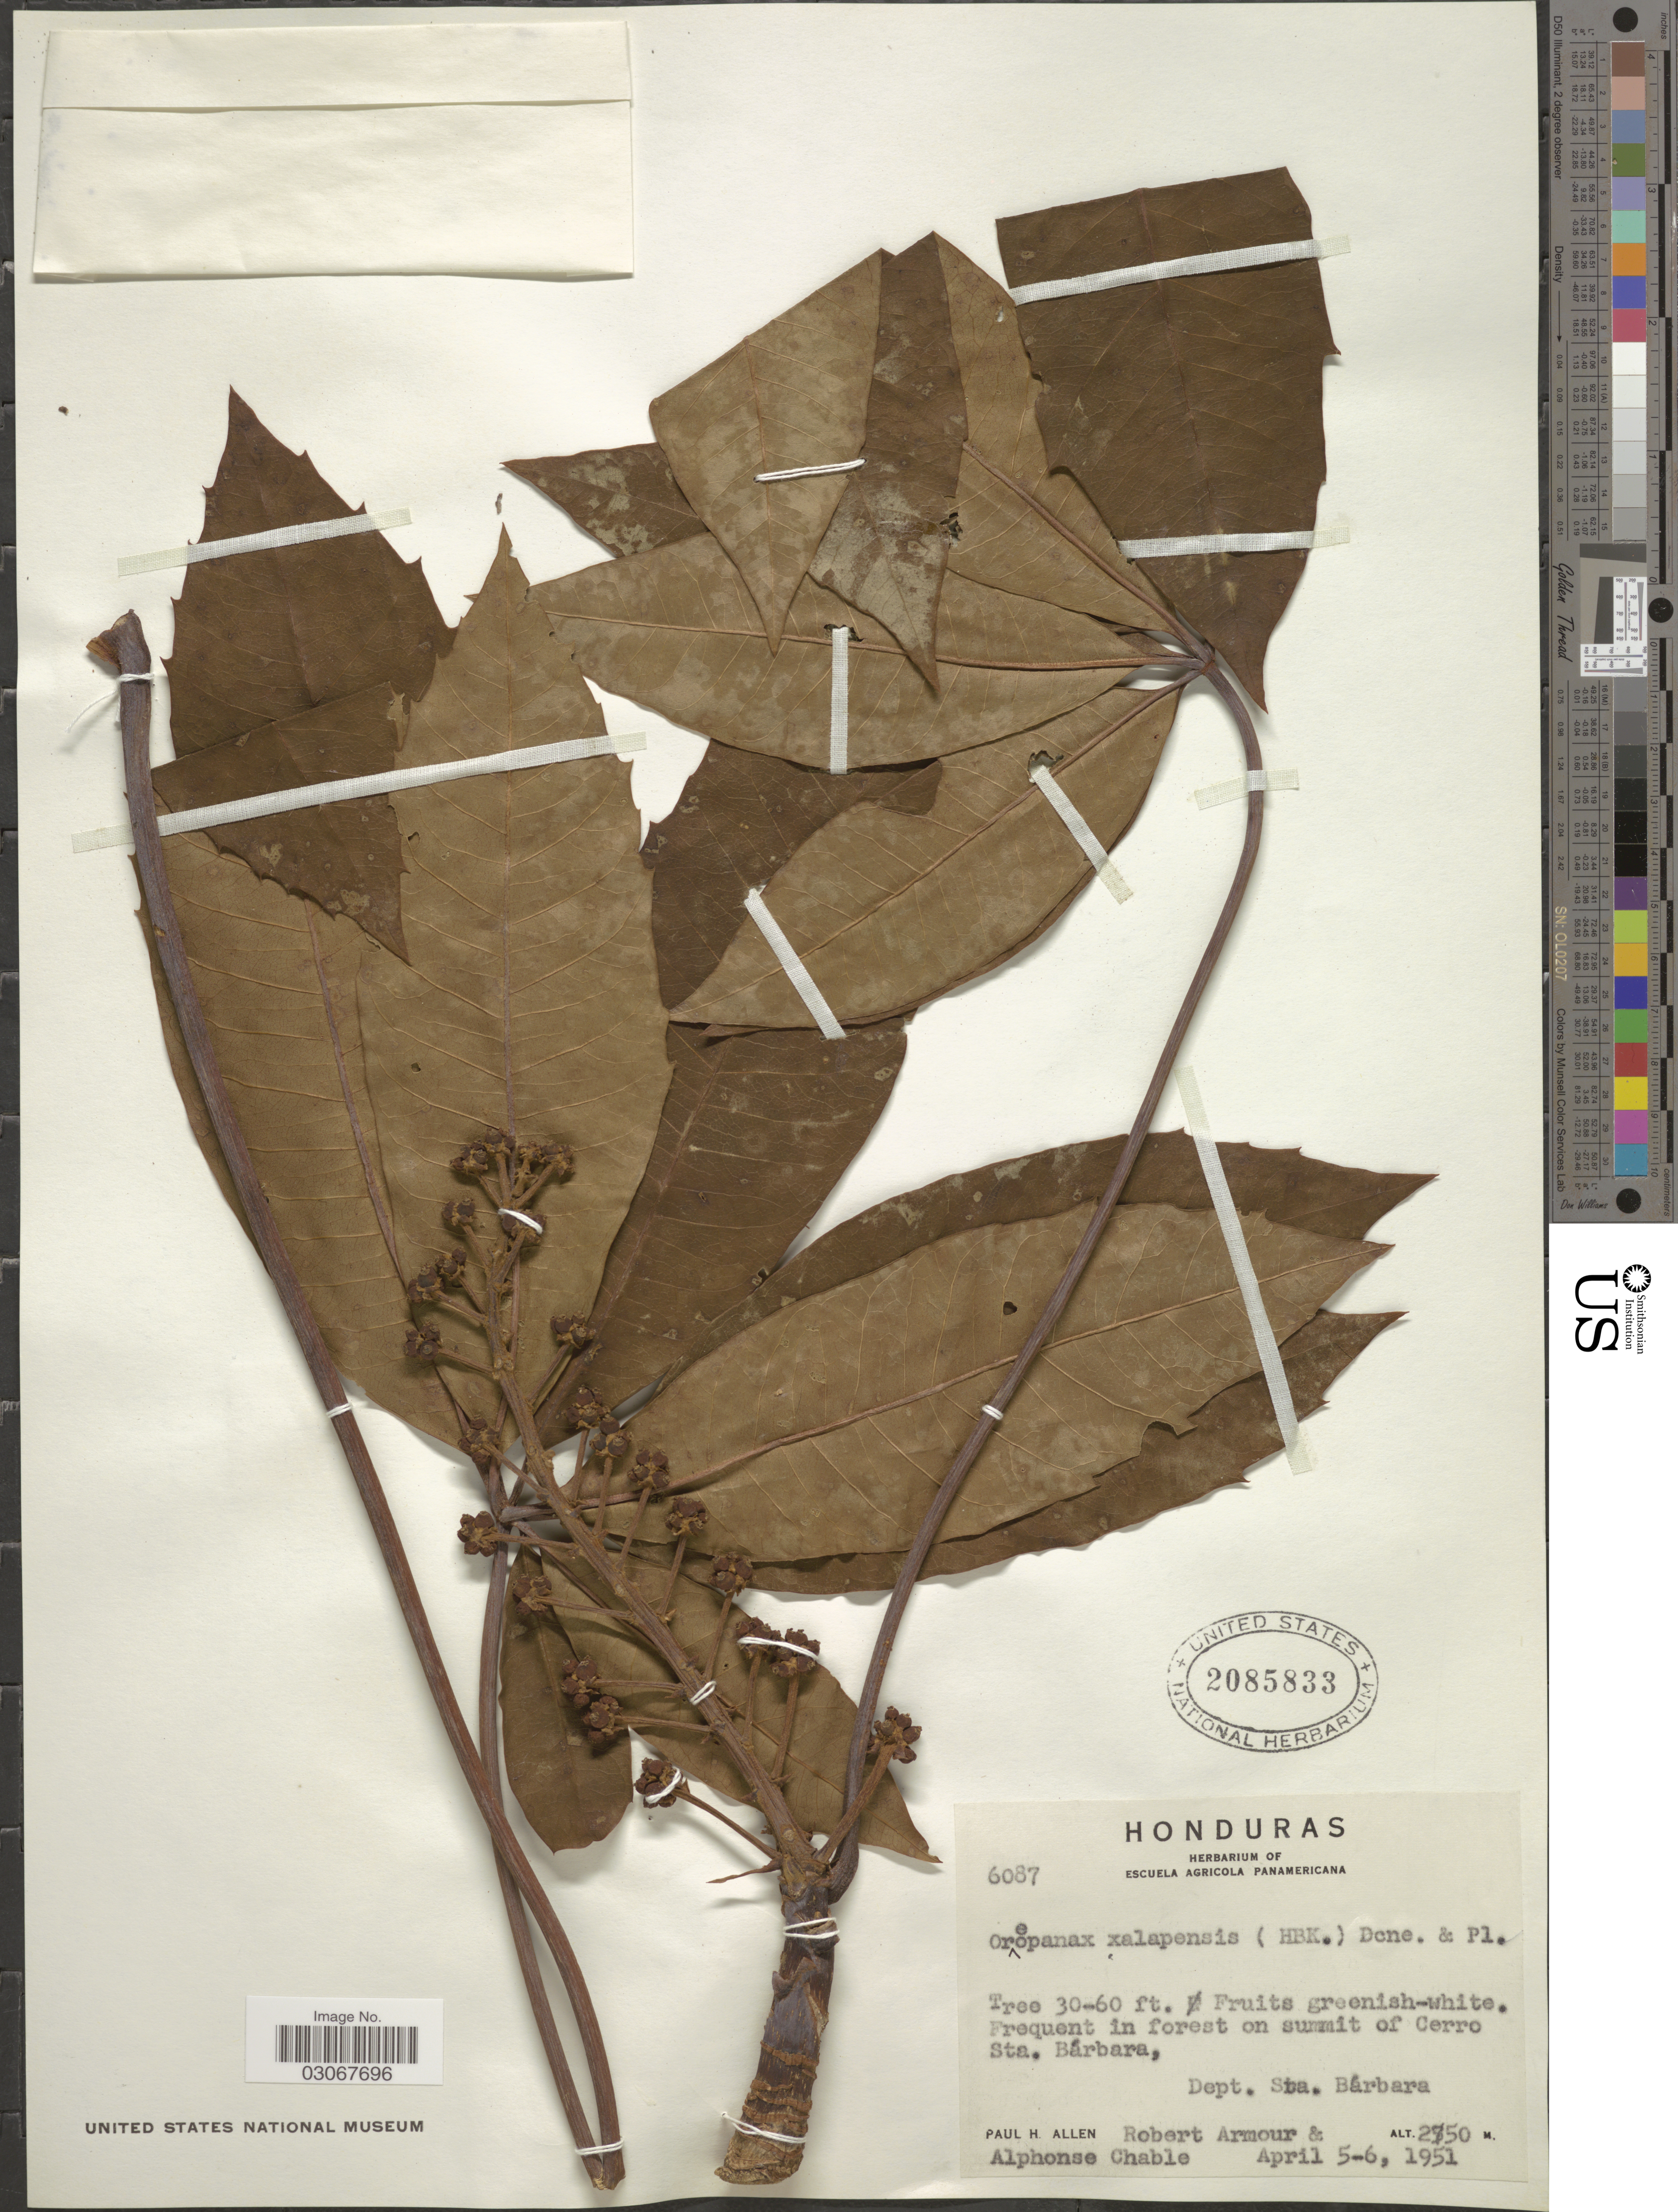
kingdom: Plantae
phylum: Tracheophyta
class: Magnoliopsida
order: Apiales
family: Araliaceae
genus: Oreopanax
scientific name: Oreopanax xalapensis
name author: (Kunth) Decne. & Planch.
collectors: P. H. Allen, R. Armour & A. Chable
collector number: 6087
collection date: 1951-04-05/1951-04-06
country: Honduras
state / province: Santa Bárbara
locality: Summit of Cerro Sta. Bárbara, Dept. Sta. Bárbara.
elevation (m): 2750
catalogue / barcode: US 2085833